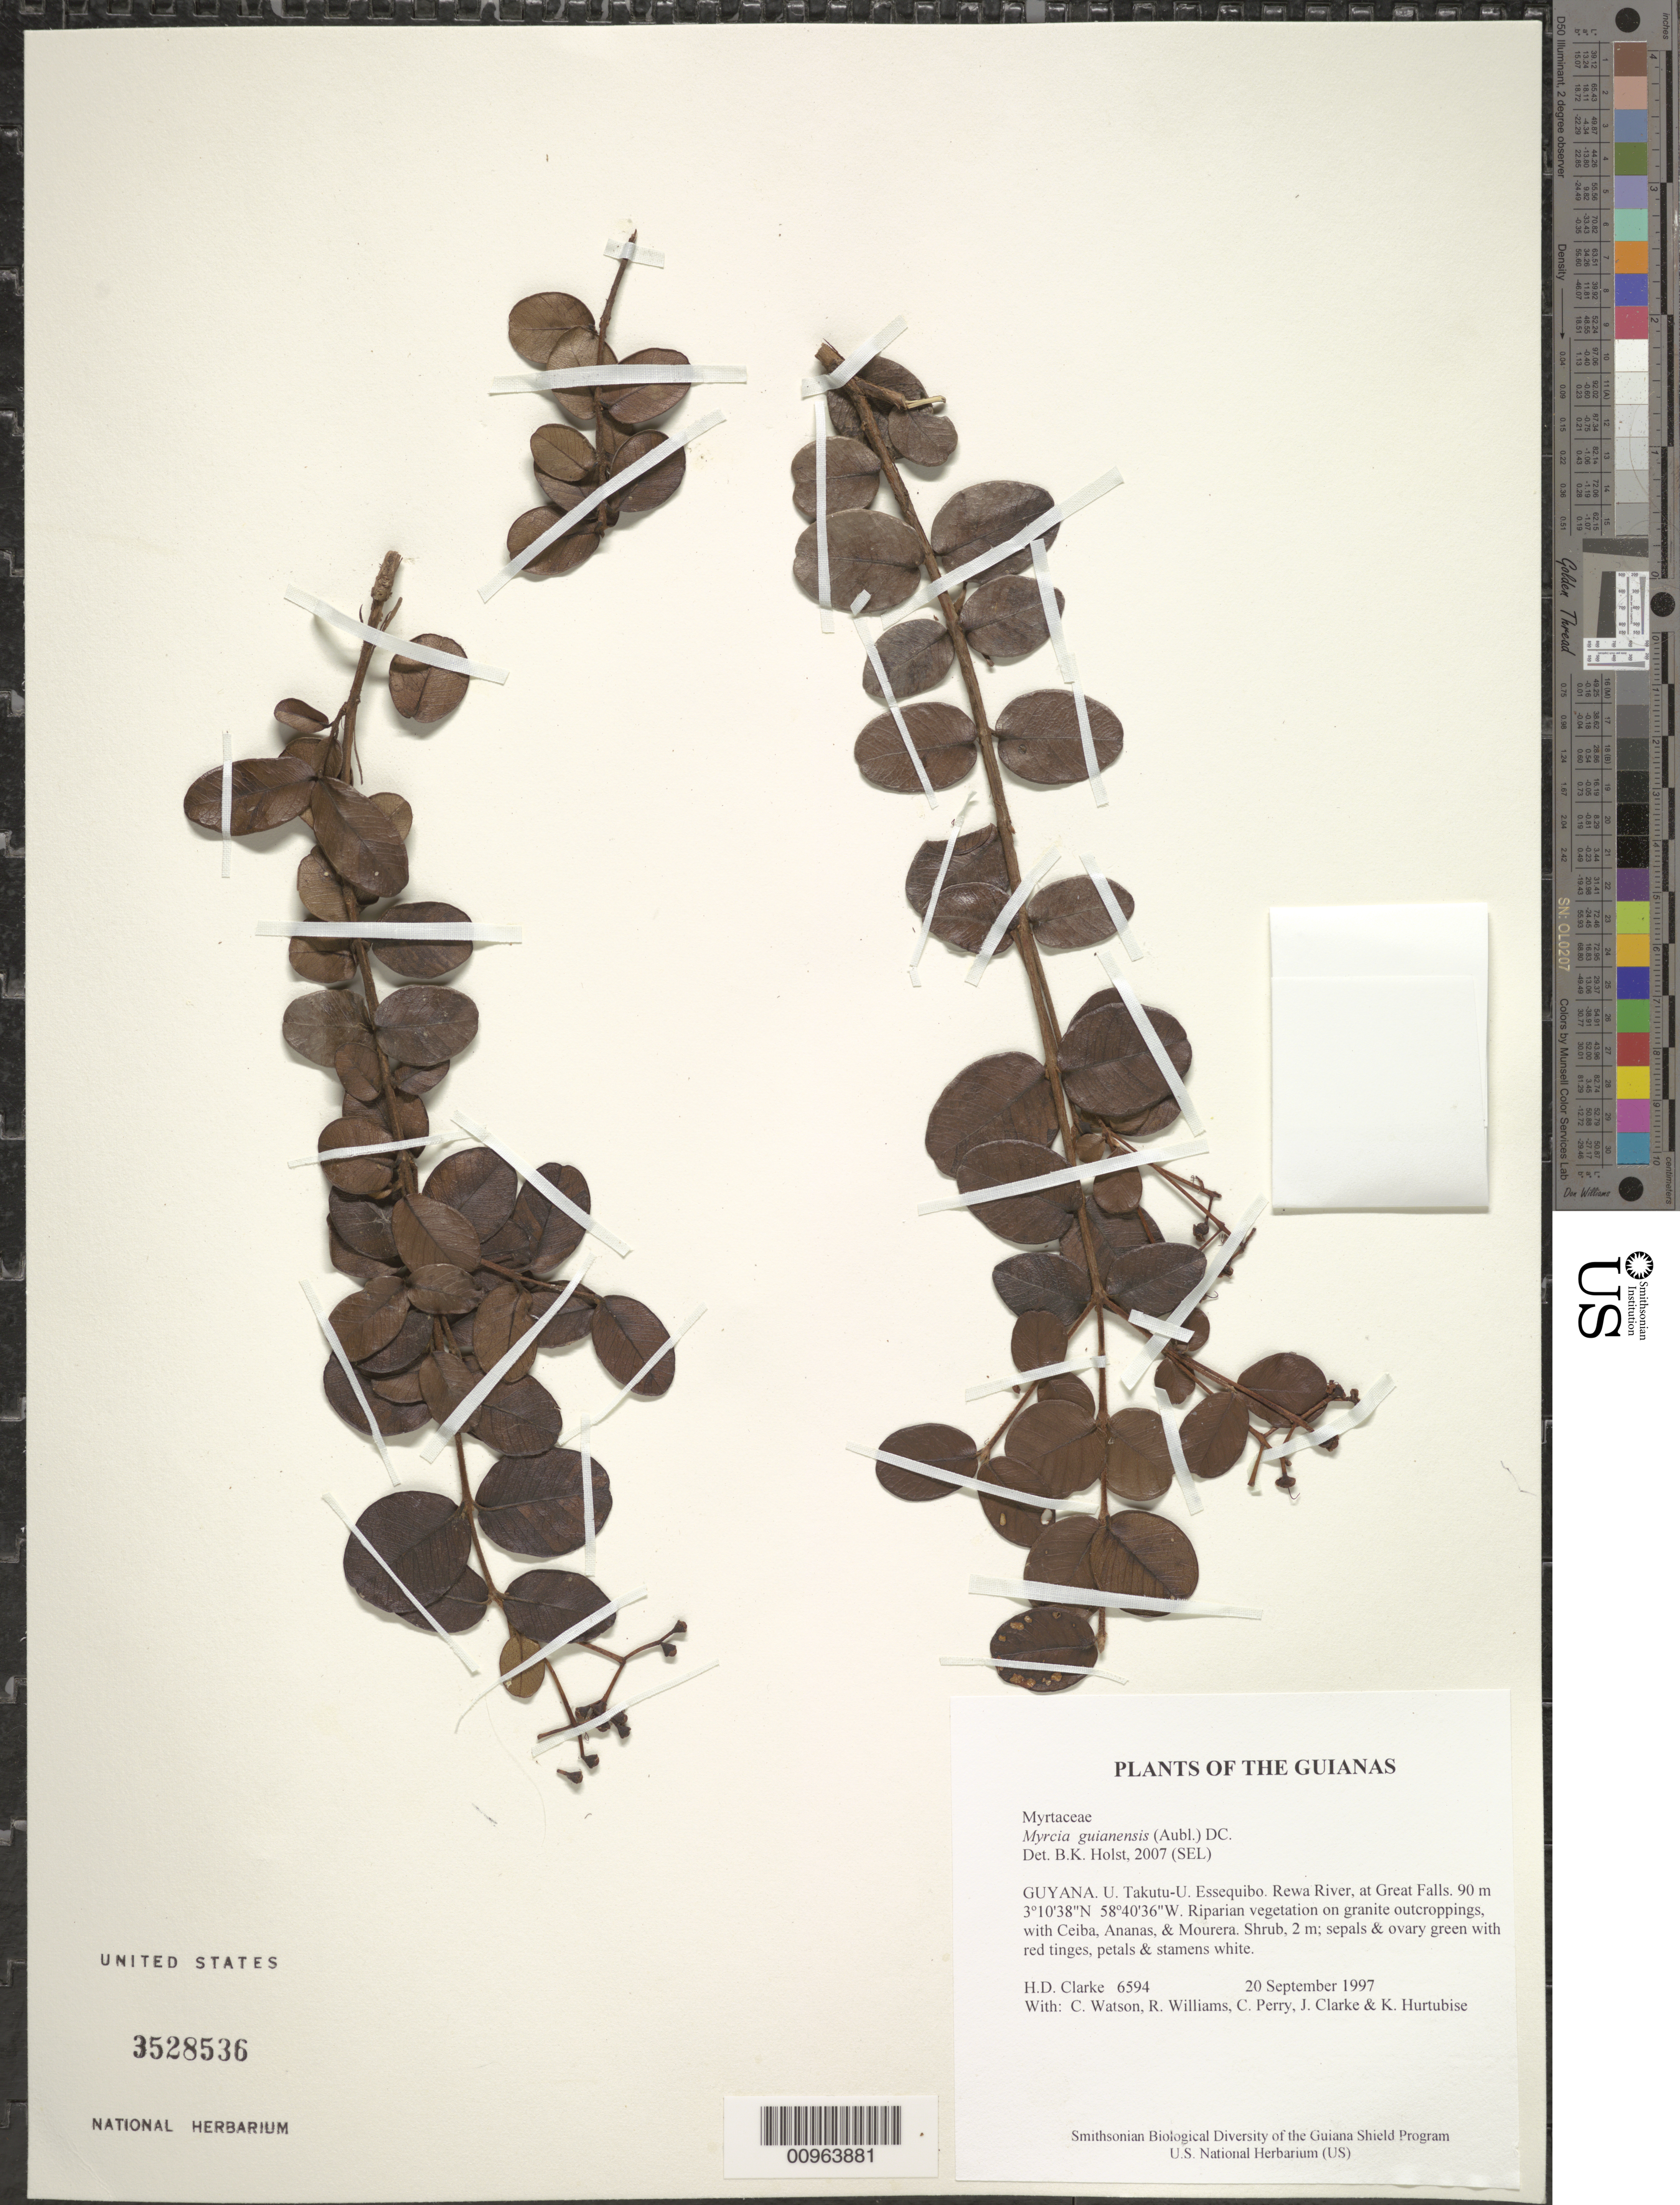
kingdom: Plantae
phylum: Tracheophyta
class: Magnoliopsida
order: Myrtales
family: Myrtaceae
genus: Myrcia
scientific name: Myrcia guianensis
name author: (Aubl.) DC.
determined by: Holst, Bruce K.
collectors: H. D. Clarke, C. Watson, R. Williams, C. Perry, J. Clarke & K. Hurtubise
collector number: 6594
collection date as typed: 20 September 1997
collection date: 1997-09-20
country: Guyana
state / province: U. Takutu-U. Essequibo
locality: Rewa River, at Great Falls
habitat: Riparian vegetation on granite outcroppings, with Ceiba, Ananas, & Mourera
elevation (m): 90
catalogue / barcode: US 3528536